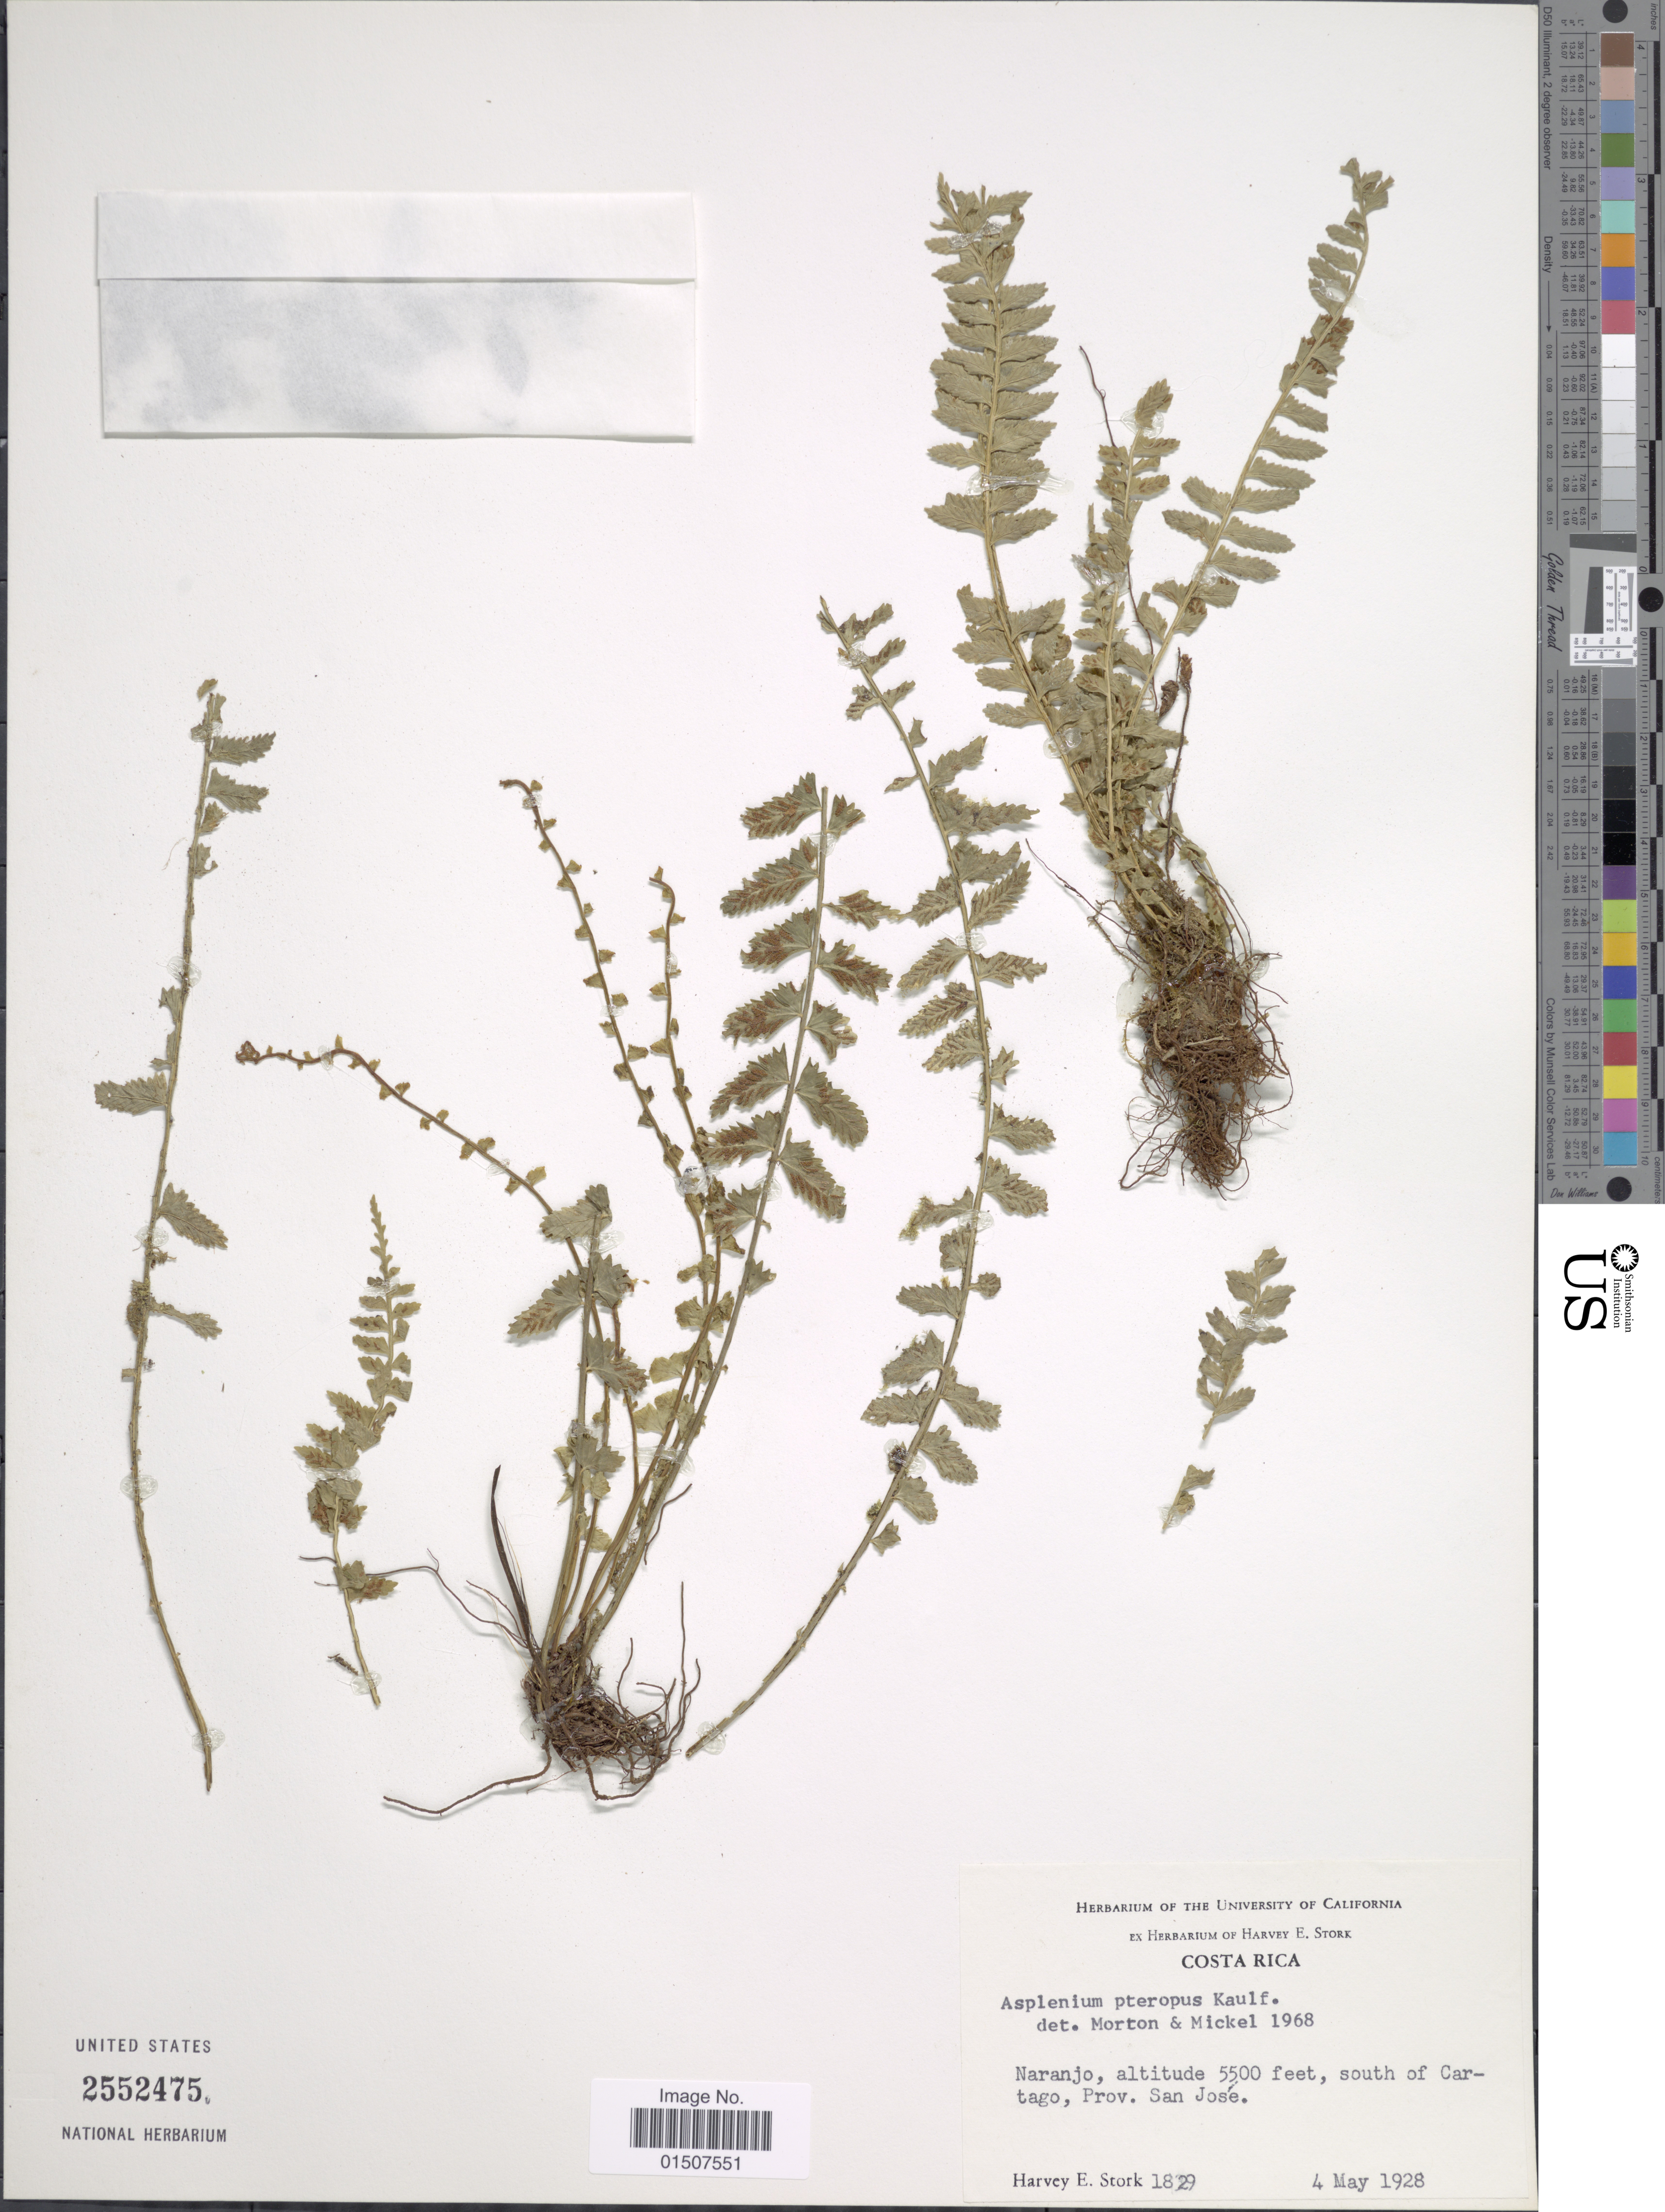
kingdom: Plantae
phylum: Tracheophyta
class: Polypodiopsida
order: Polypodiales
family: Aspleniaceae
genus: Asplenium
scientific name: Asplenium pteropus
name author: Kaulf.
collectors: H. E. Stork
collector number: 1829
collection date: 1928-05-04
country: Costa Rica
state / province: San José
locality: Naranjo, south of Cartago, Prov. San Jose.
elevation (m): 1676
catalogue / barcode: US 2552475